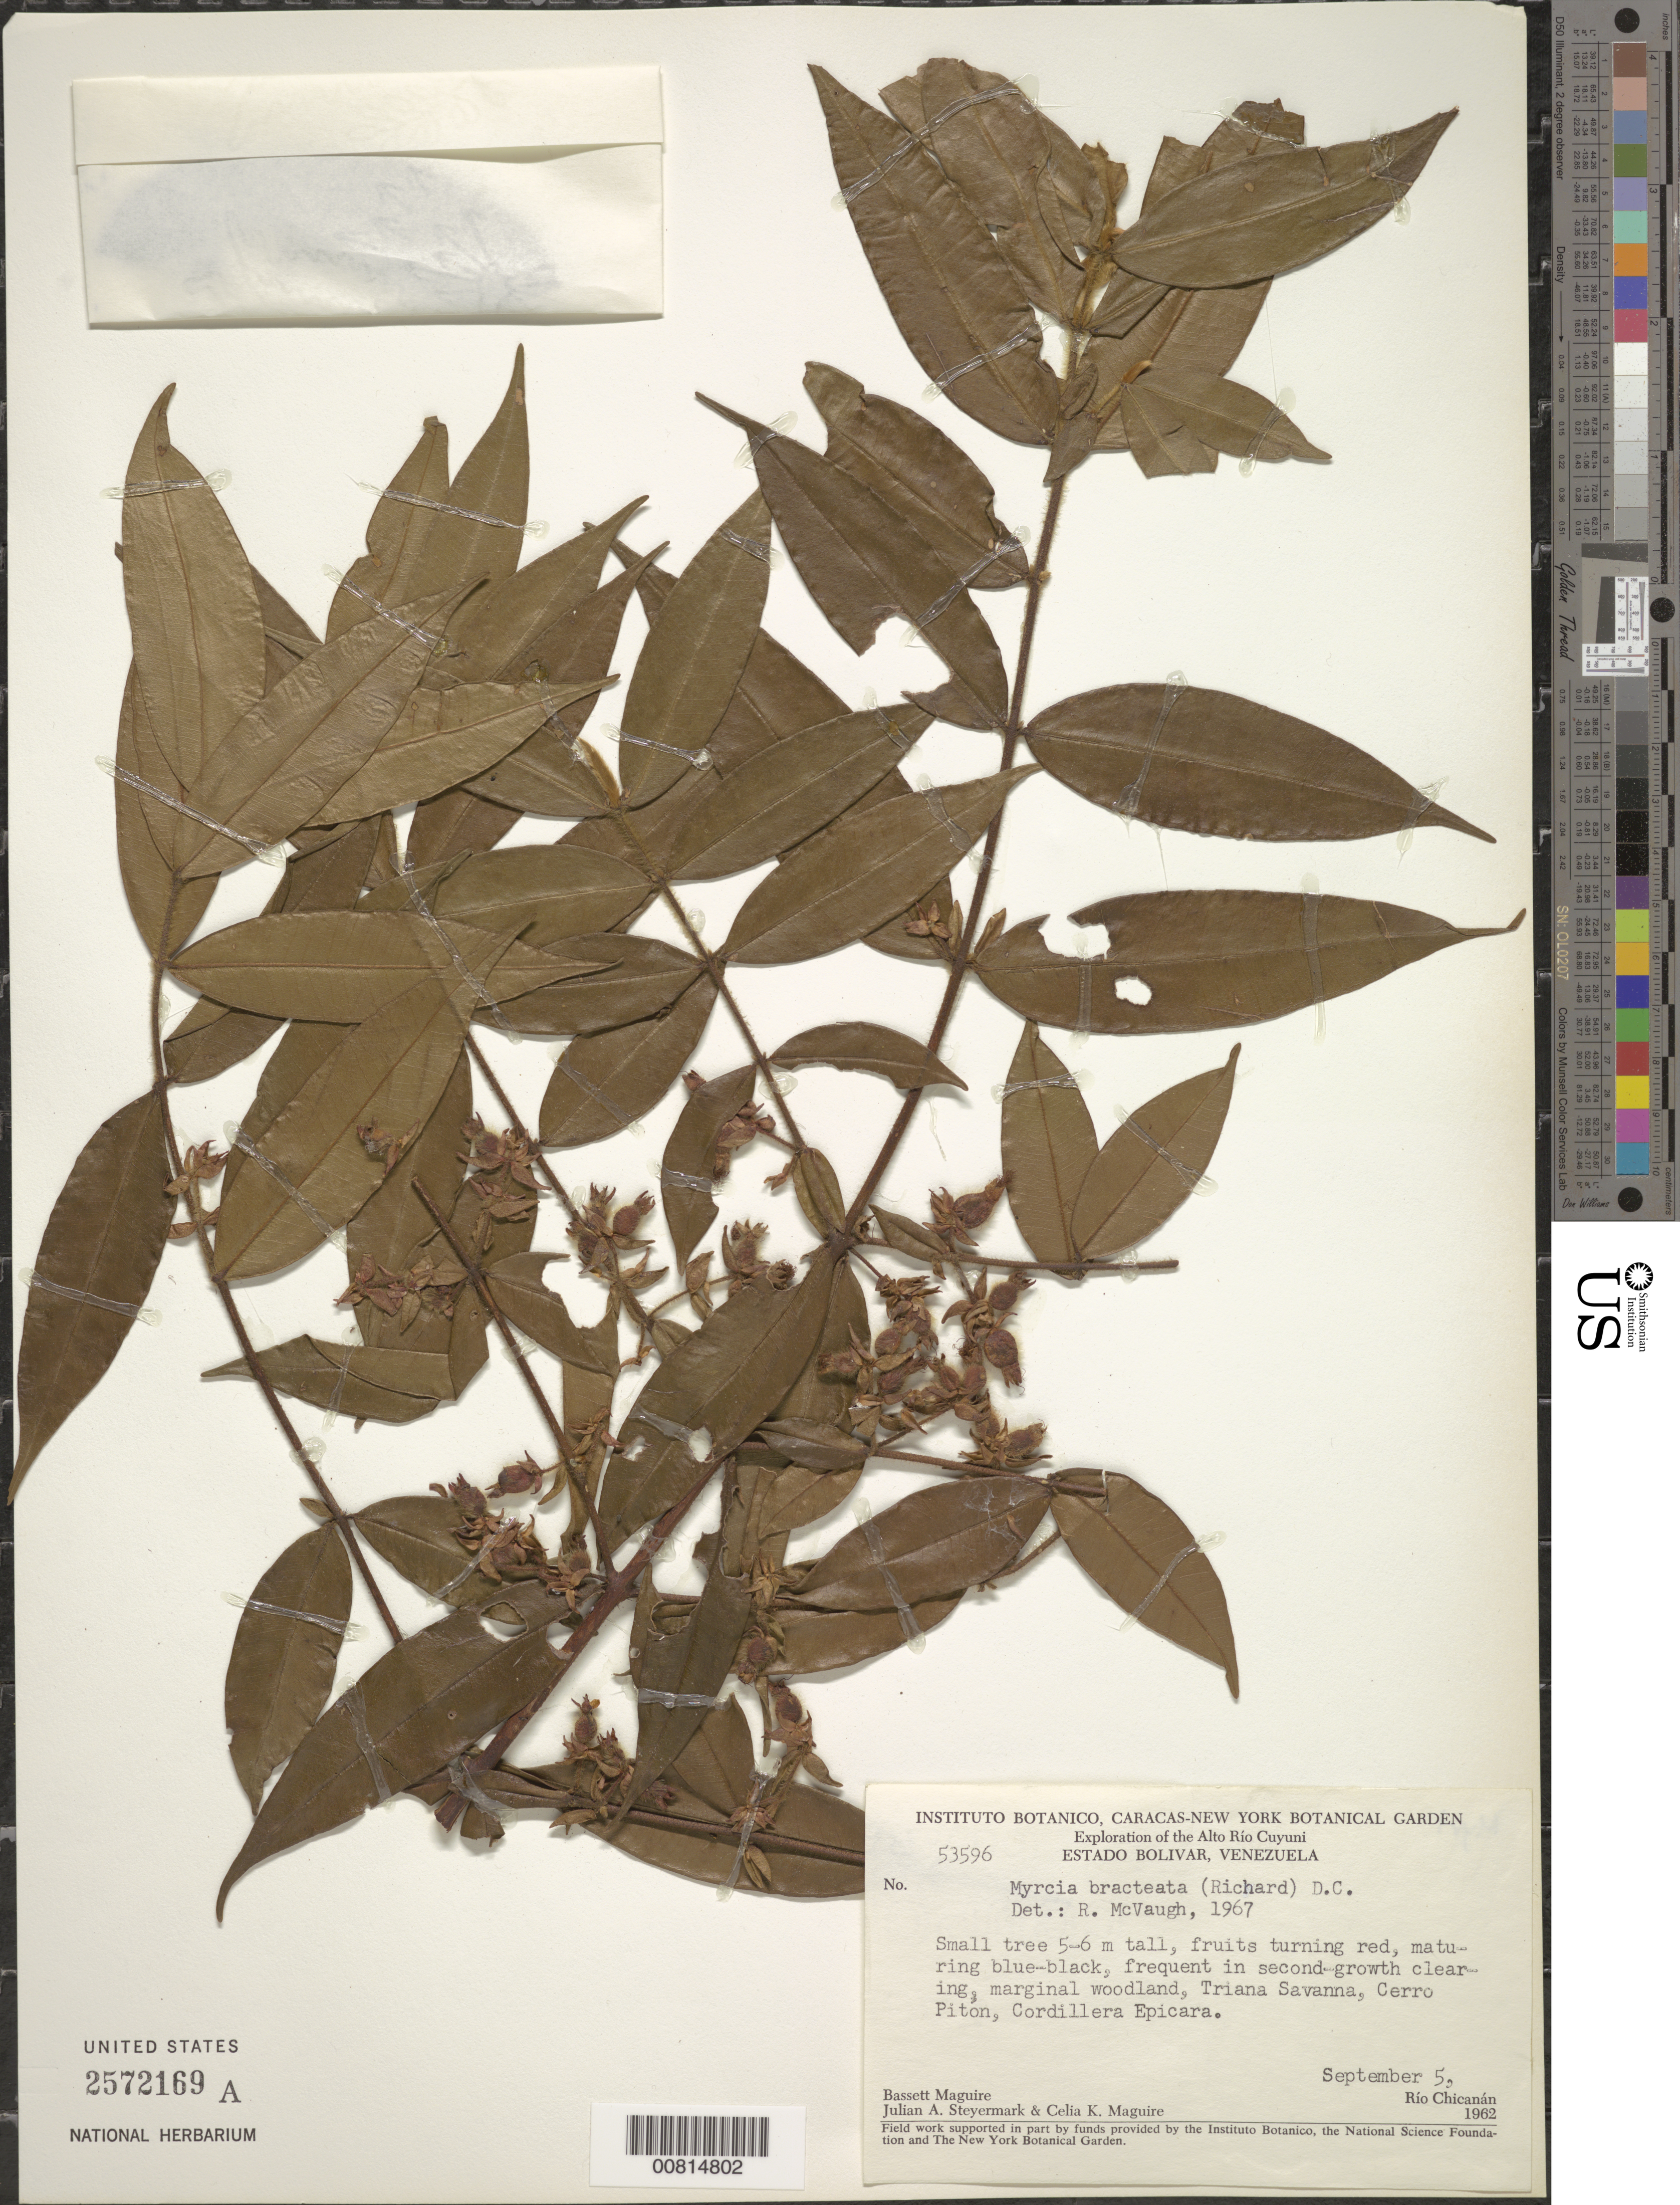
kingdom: Plantae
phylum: Tracheophyta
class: Magnoliopsida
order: Myrtales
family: Myrtaceae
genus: Myrcia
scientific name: Myrcia bracteata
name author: (Rich.) DC.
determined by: McVaugh, R.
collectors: B. Maguire, J. Steyermark & C. K. Maguire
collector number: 53596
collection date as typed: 5-Sep-65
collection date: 1965-09-05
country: Venezuela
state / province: Bolívar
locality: Alto Río Cuyuni, Cerro Pitón, Cordillera Epicara, Triana Savanna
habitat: Second growth clearing, marginal woodland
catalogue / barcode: US 2572169A